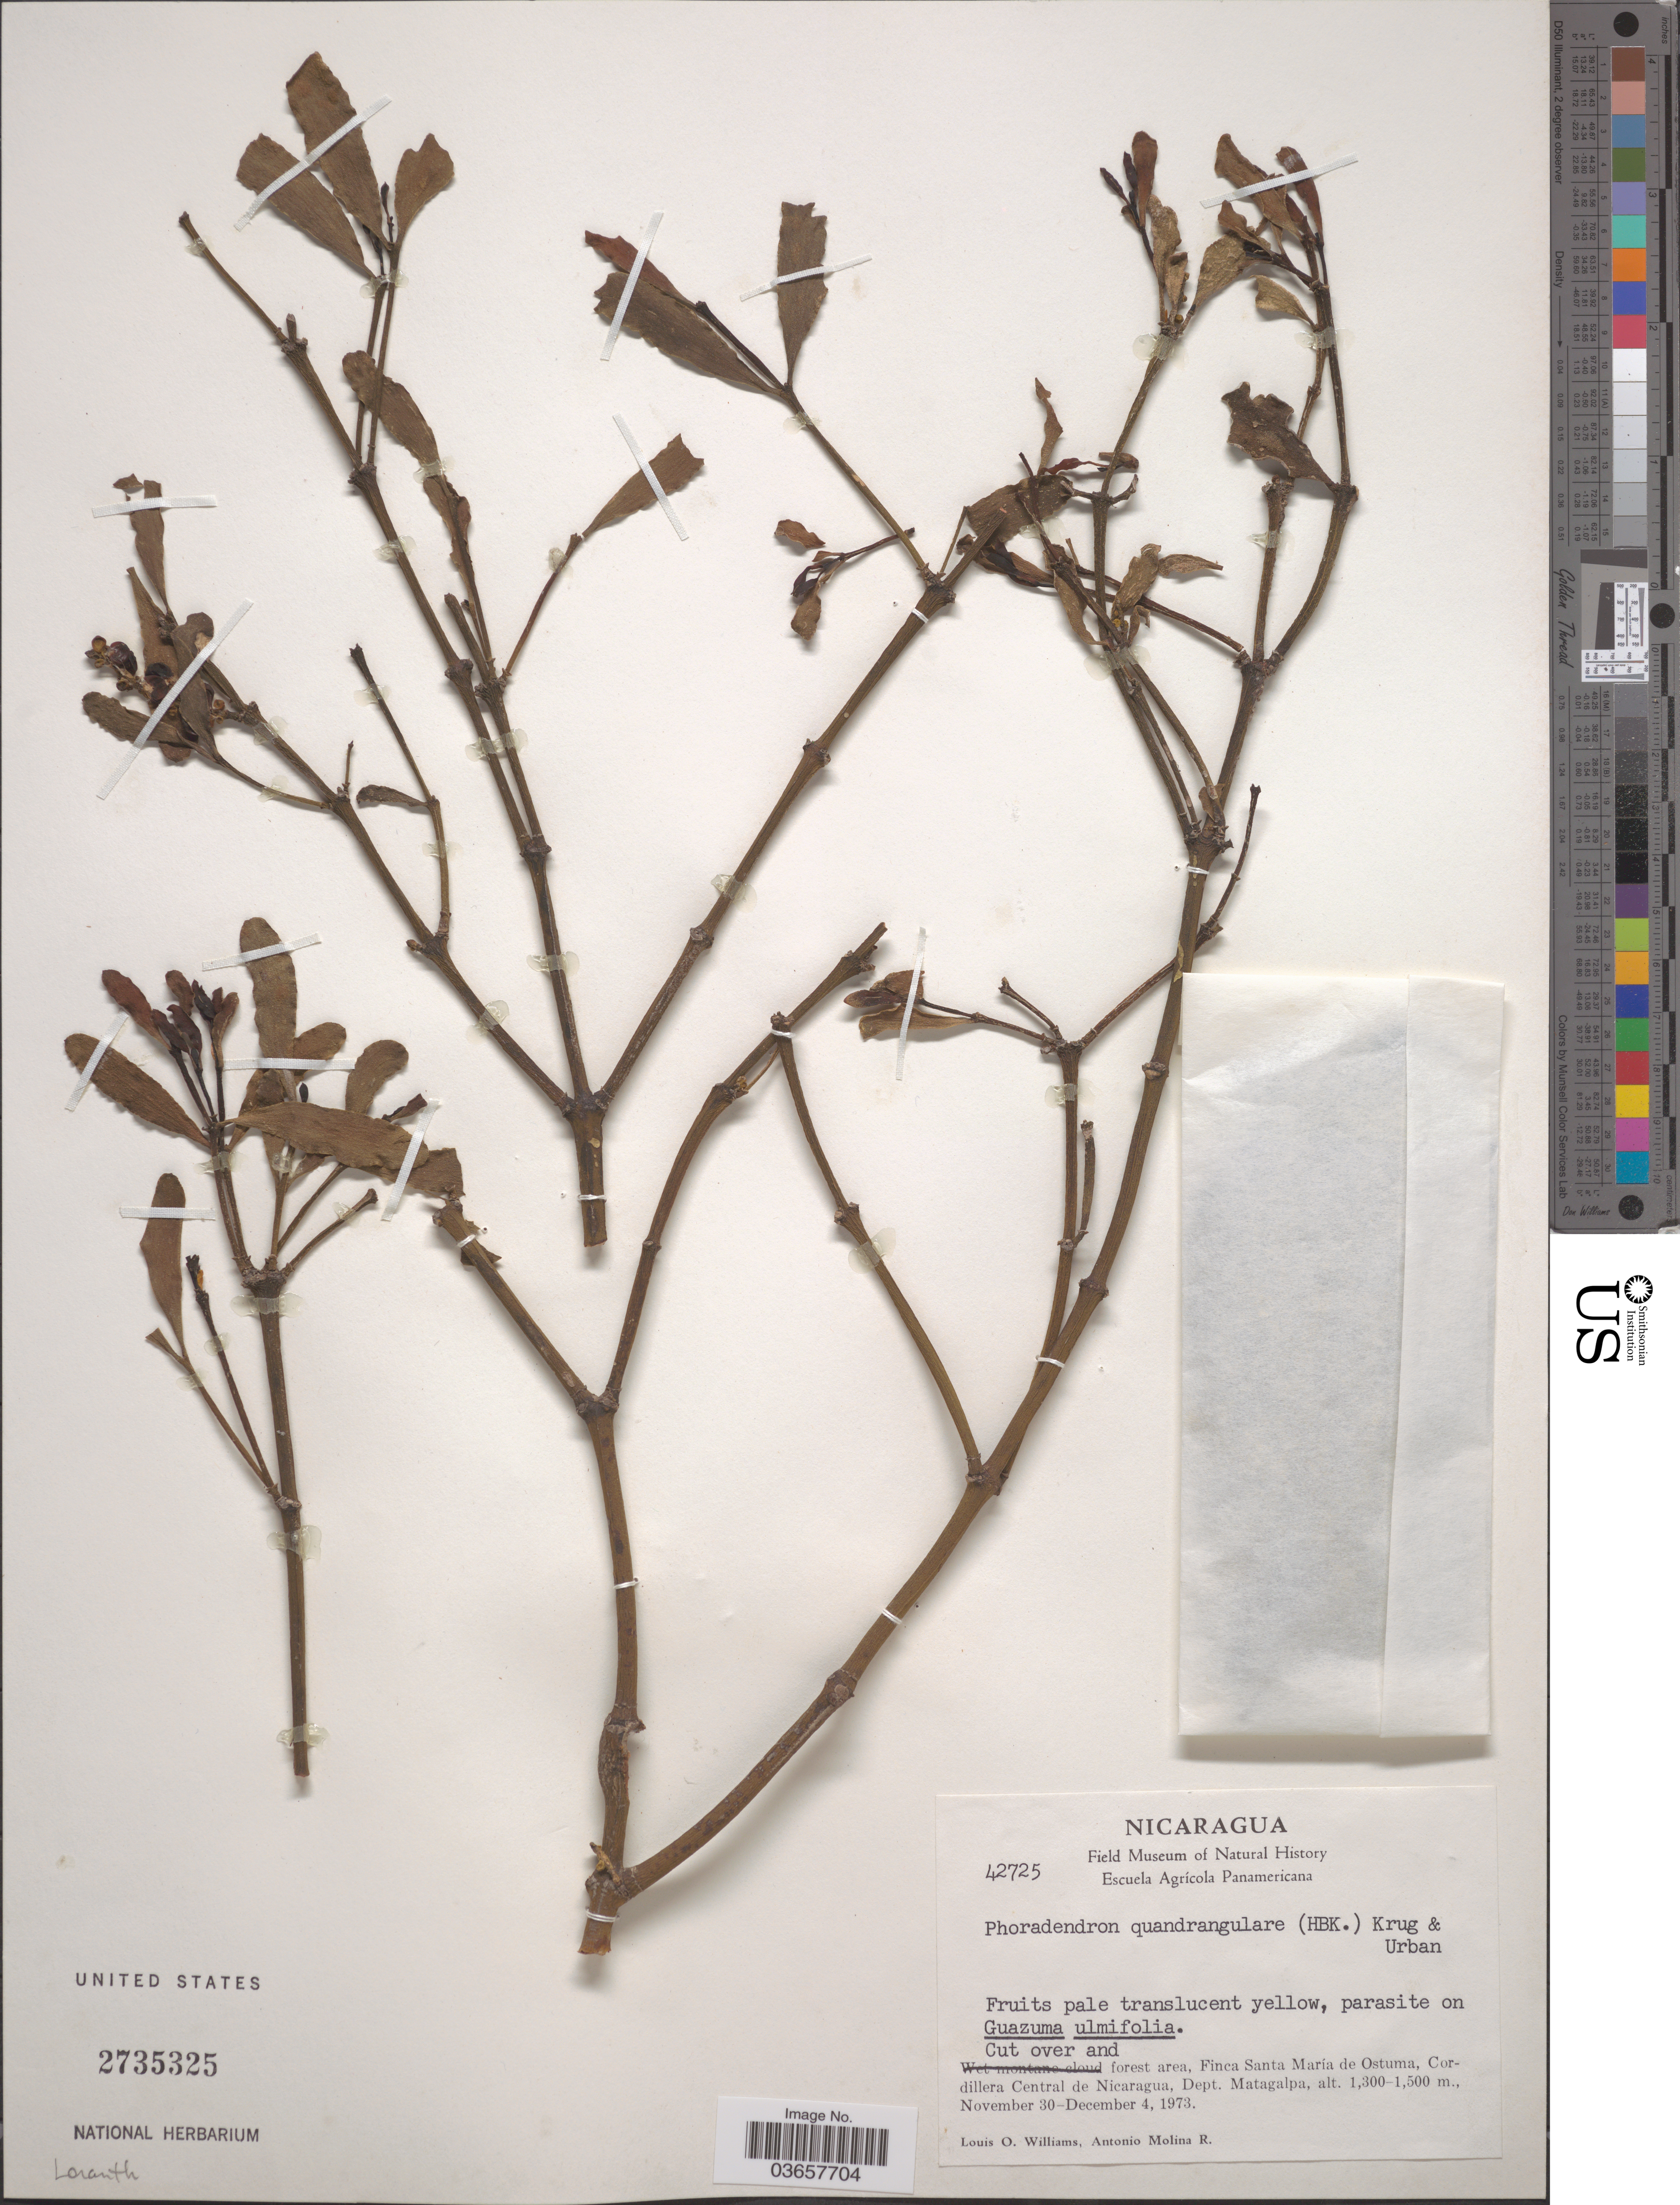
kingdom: Plantae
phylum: Tracheophyta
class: Magnoliopsida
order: Santalales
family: Viscaceae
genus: Phoradendron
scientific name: Phoradendron quadrangulare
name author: (Kunth) Griseb.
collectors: L. O. Williams & A. Molina R.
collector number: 42725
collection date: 1973-11-30/1973-12-04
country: Nicaragua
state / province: Matagalpa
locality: Finca Santa María de Ostuma, Cordillera Central de Nicaragua, Dept. Matagalpa.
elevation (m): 1300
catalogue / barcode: US 2735325